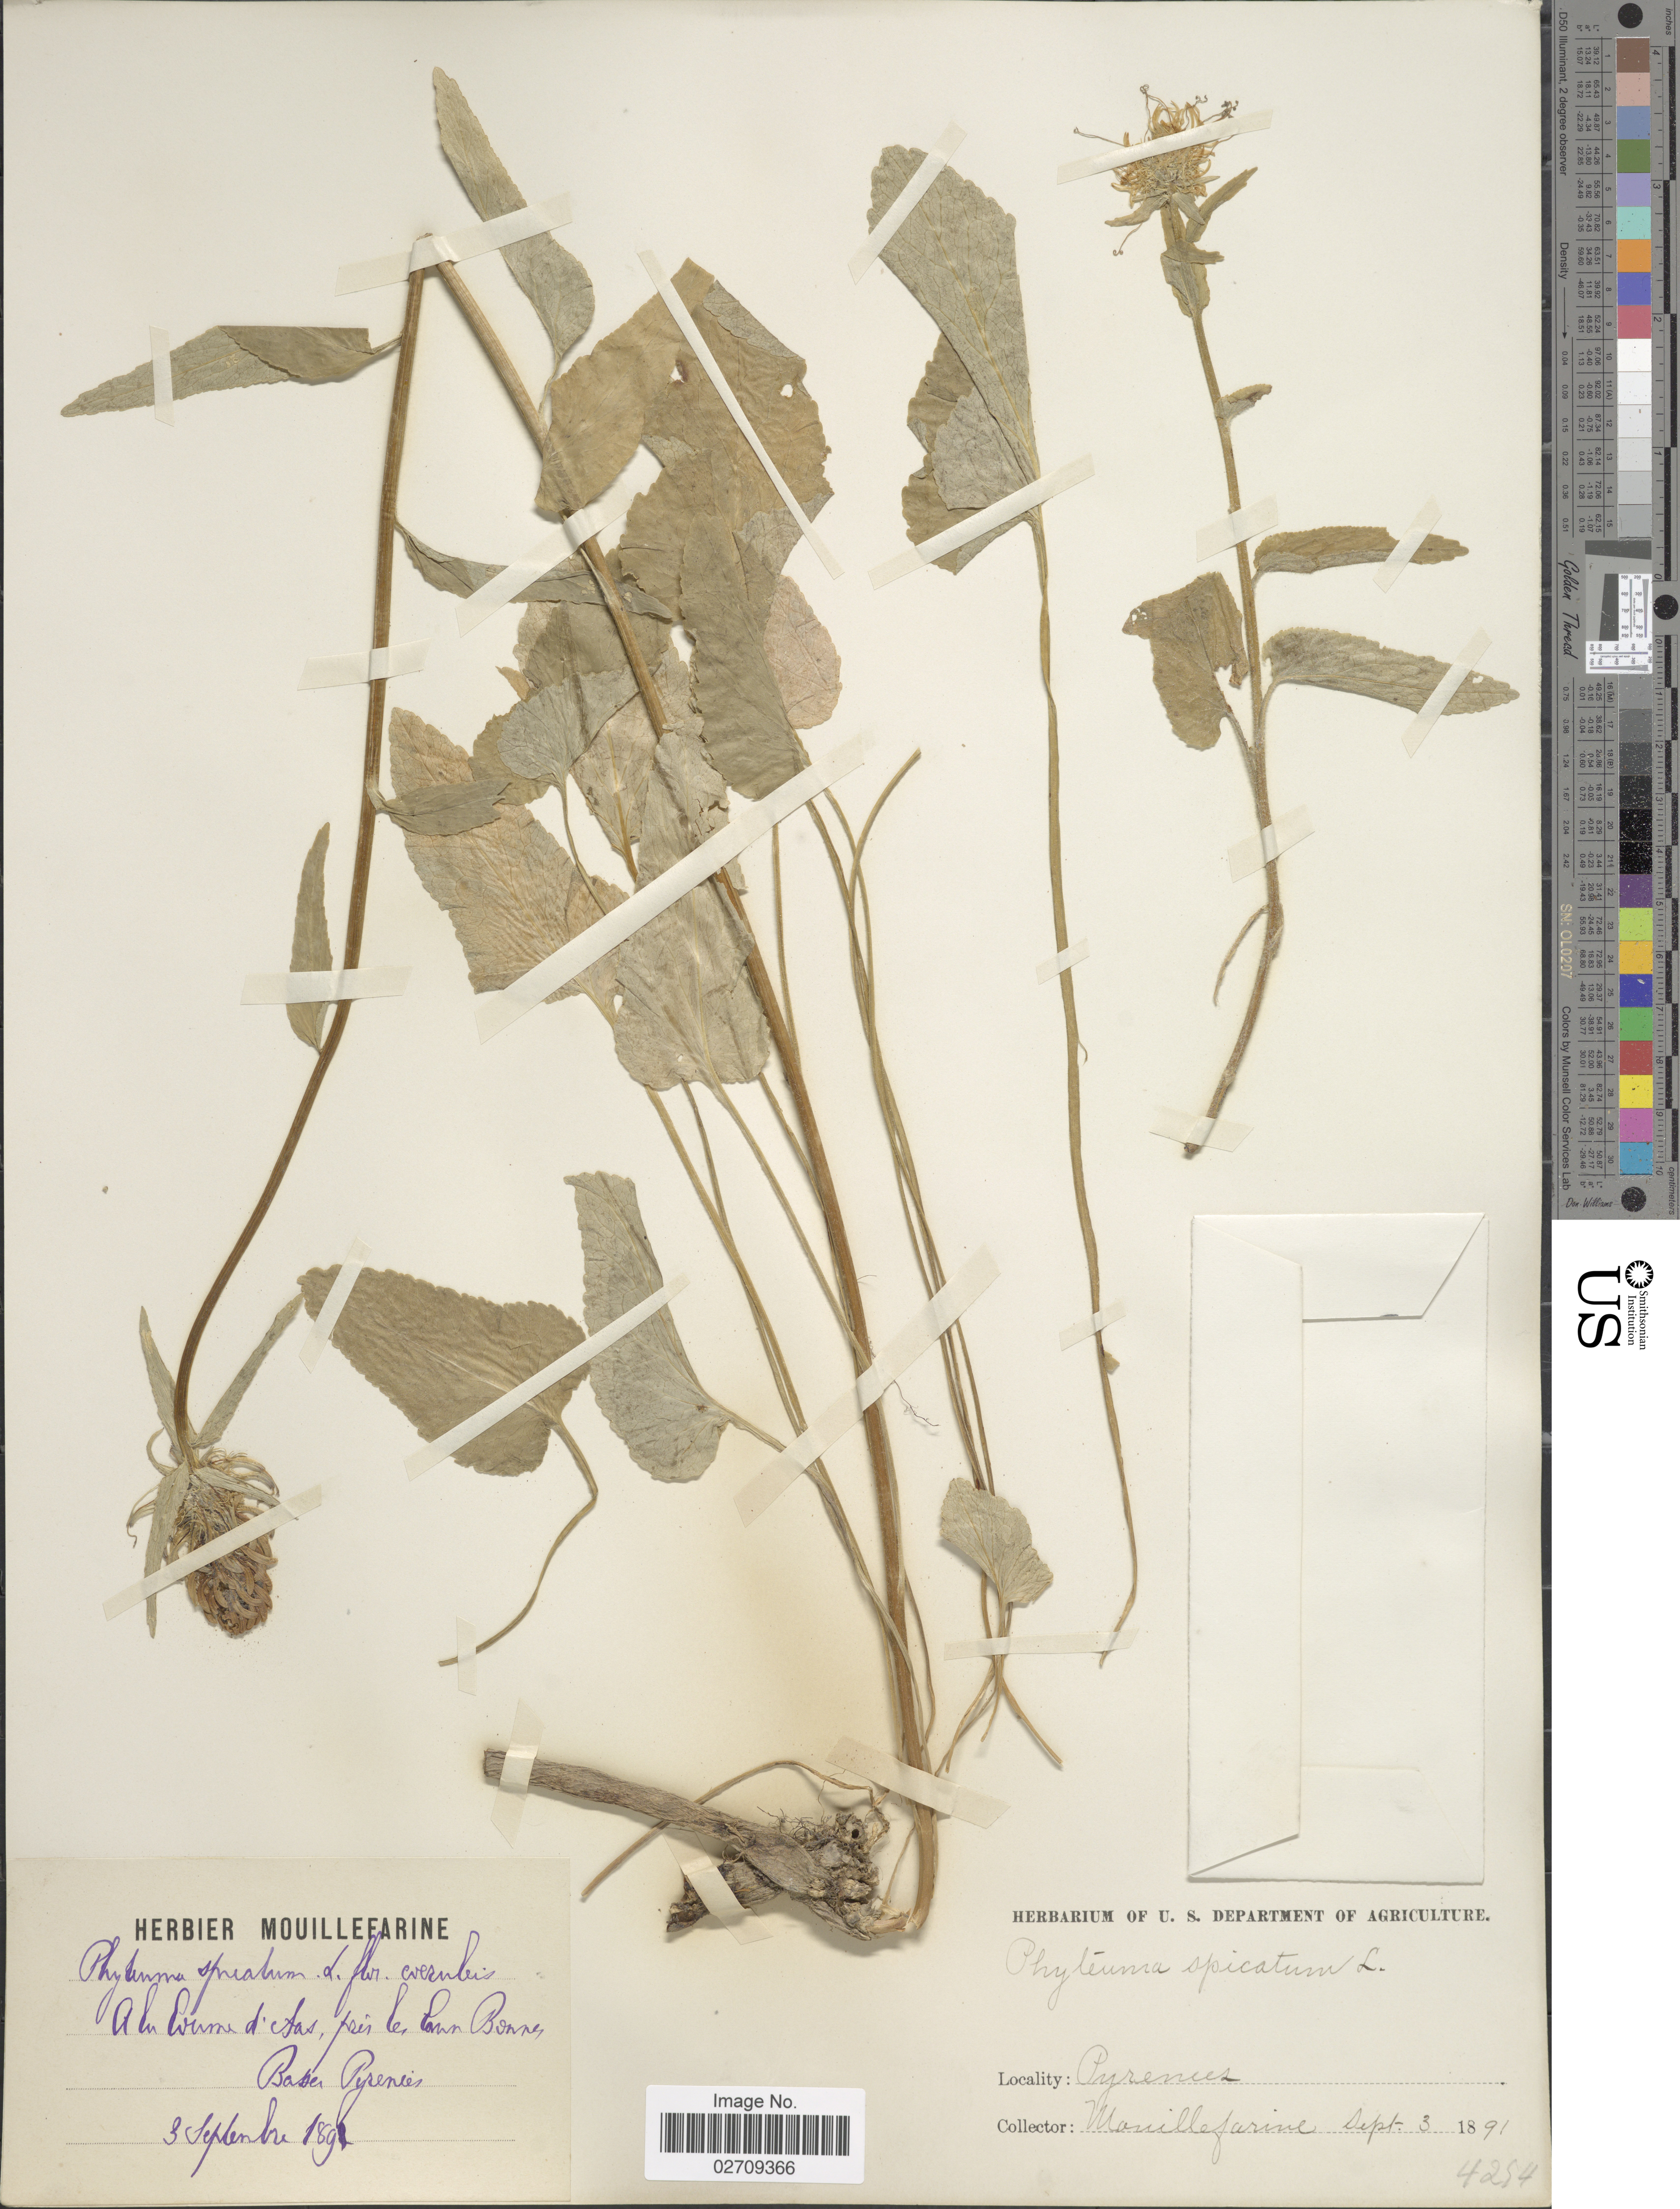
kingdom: Plantae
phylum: Tracheophyta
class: Magnoliopsida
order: Asterales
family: Campanulaceae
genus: Phyteuma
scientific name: Phyteuma spicatum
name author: L.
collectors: A. Mouillefarine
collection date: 1891-09-03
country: France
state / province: Nouvelle-Aquitaine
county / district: Pyrénées-Atlantiques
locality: À la Coume d'Aas, près les Eaux Bonnes, Basses Pyrénées.